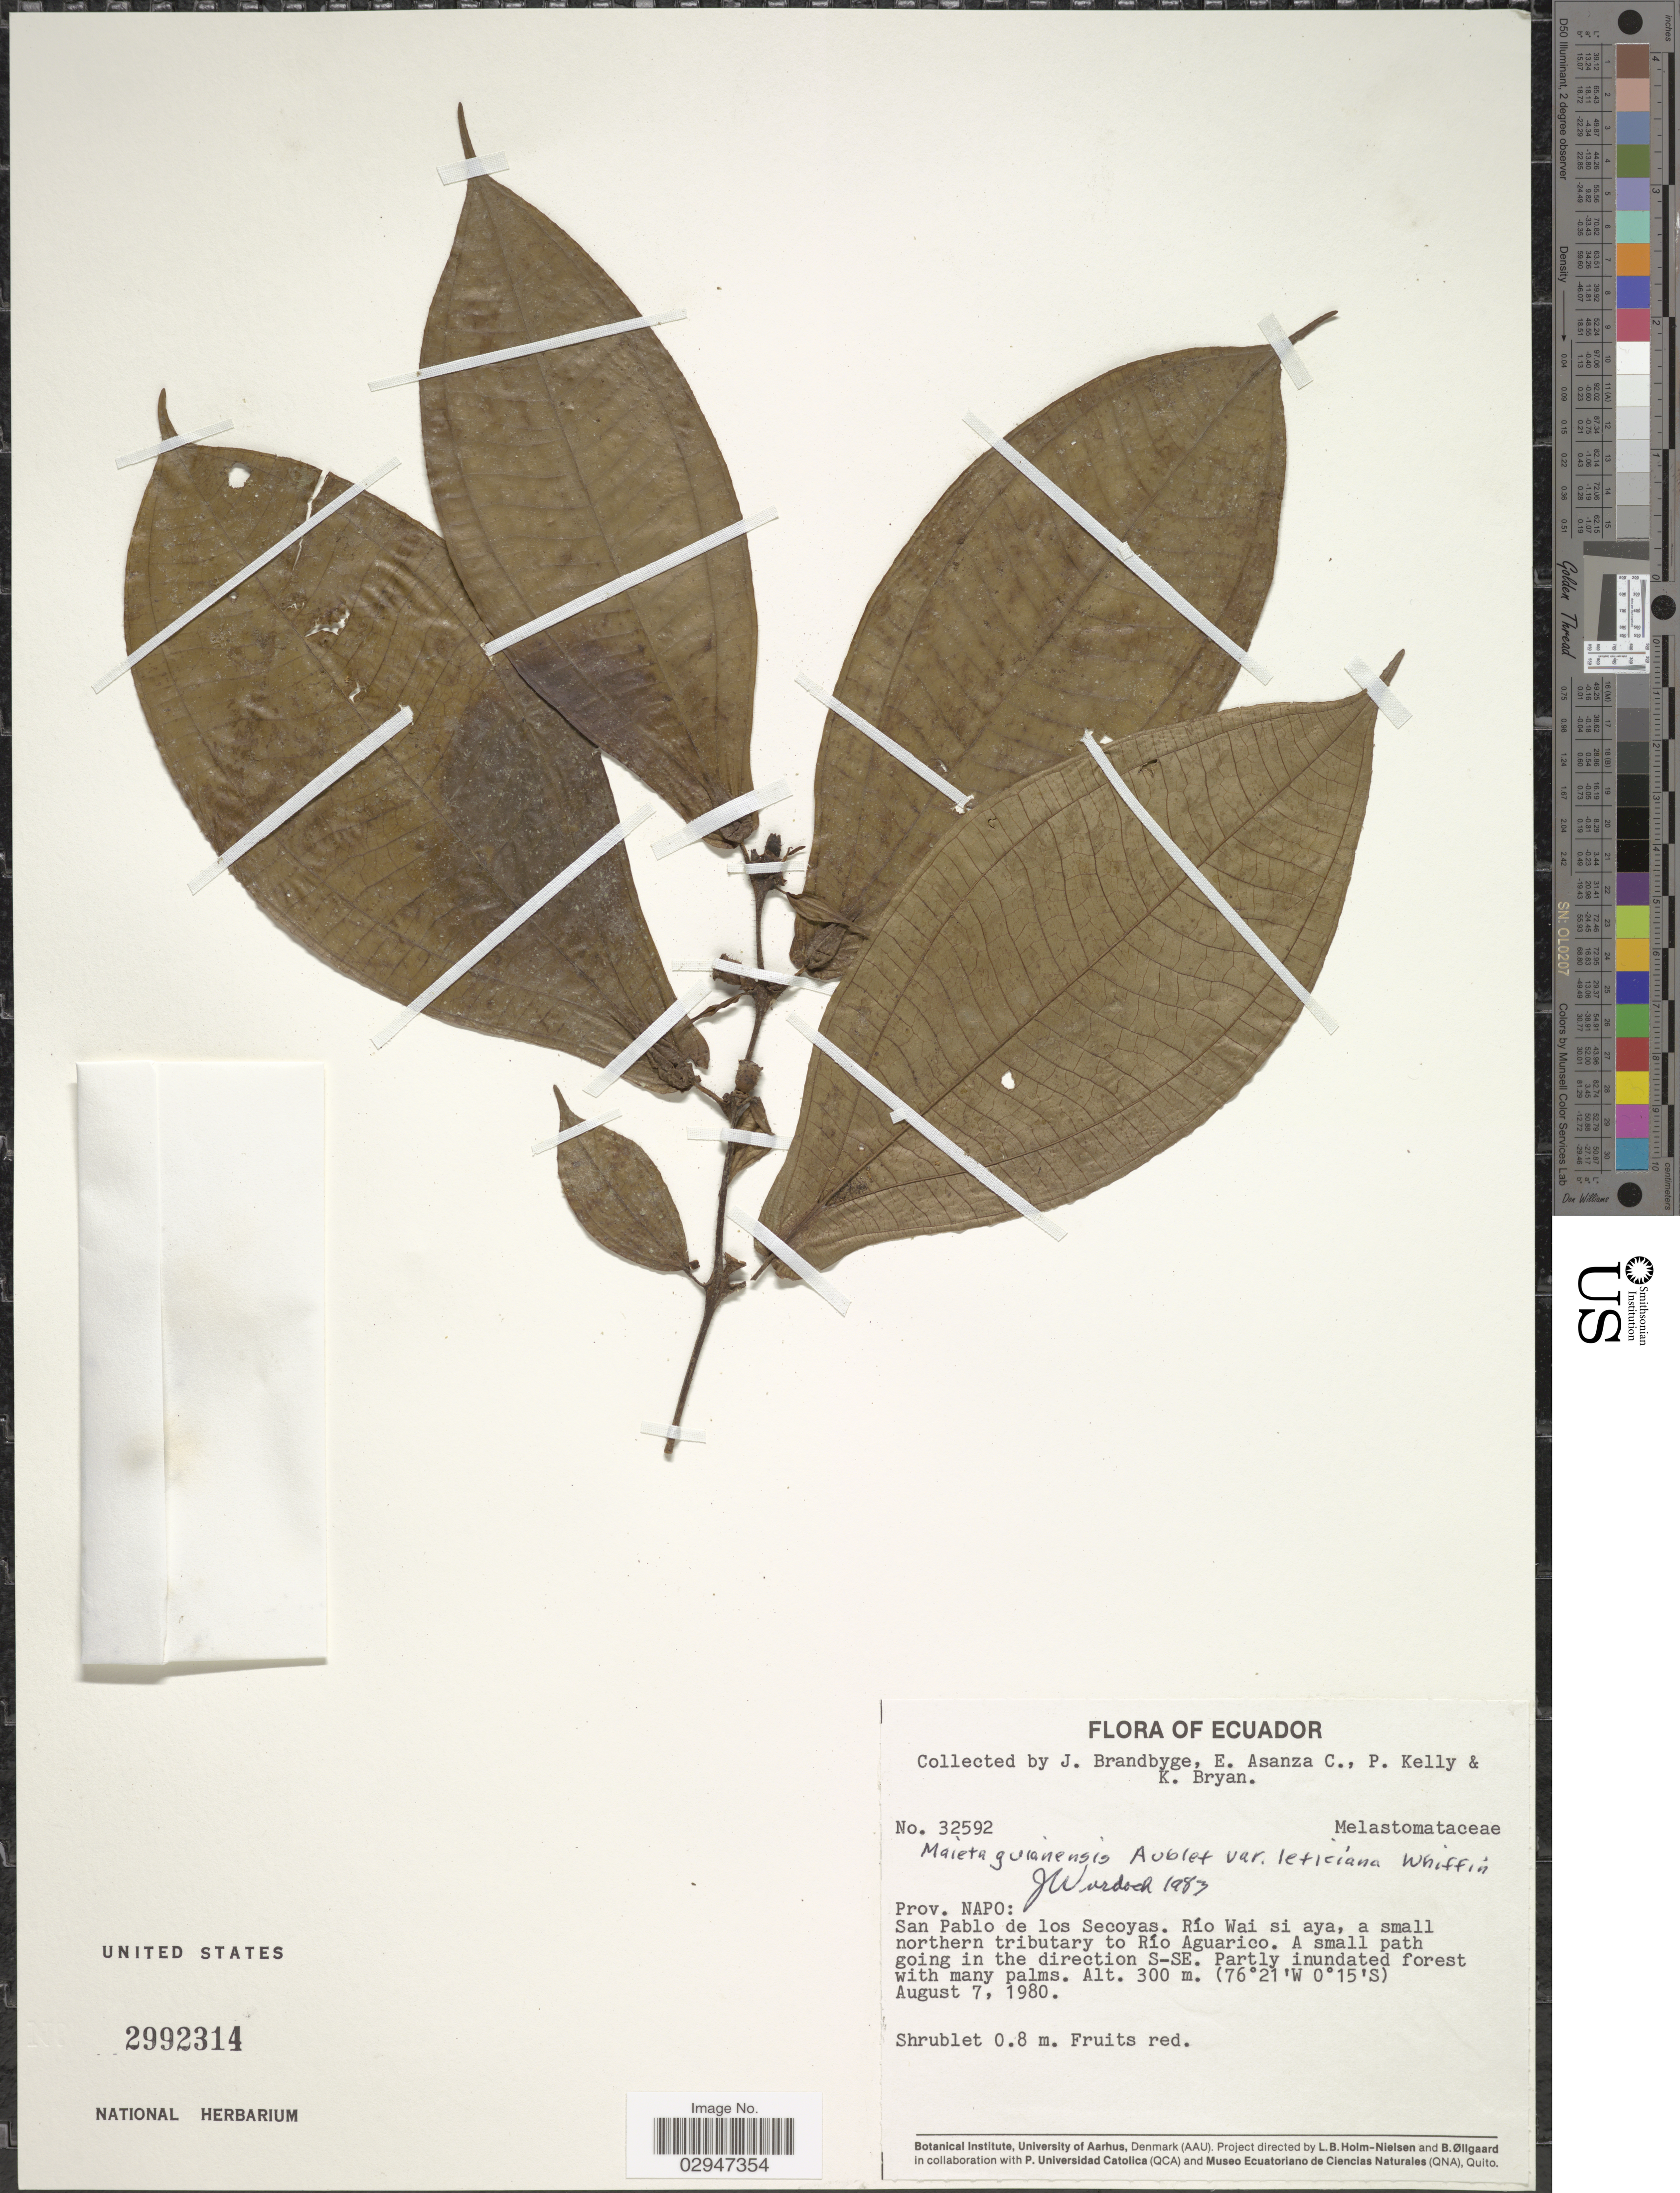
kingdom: Plantae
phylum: Tracheophyta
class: Magnoliopsida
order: Myrtales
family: Melastomataceae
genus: Maieta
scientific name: Maieta guianensis var. leticiana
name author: Whiffin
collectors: J. Brandbyge, E. Asanza C., P. Kelly & K. Bryan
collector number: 32592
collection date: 1980-08-07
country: Ecuador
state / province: Napo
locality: Prov. Napo: San Pablo de los Secoyas. Río Wai si aya, a small northern tributary to Río Aguarico. A small path going in the direction S-SE.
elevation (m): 300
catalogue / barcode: US 2992314